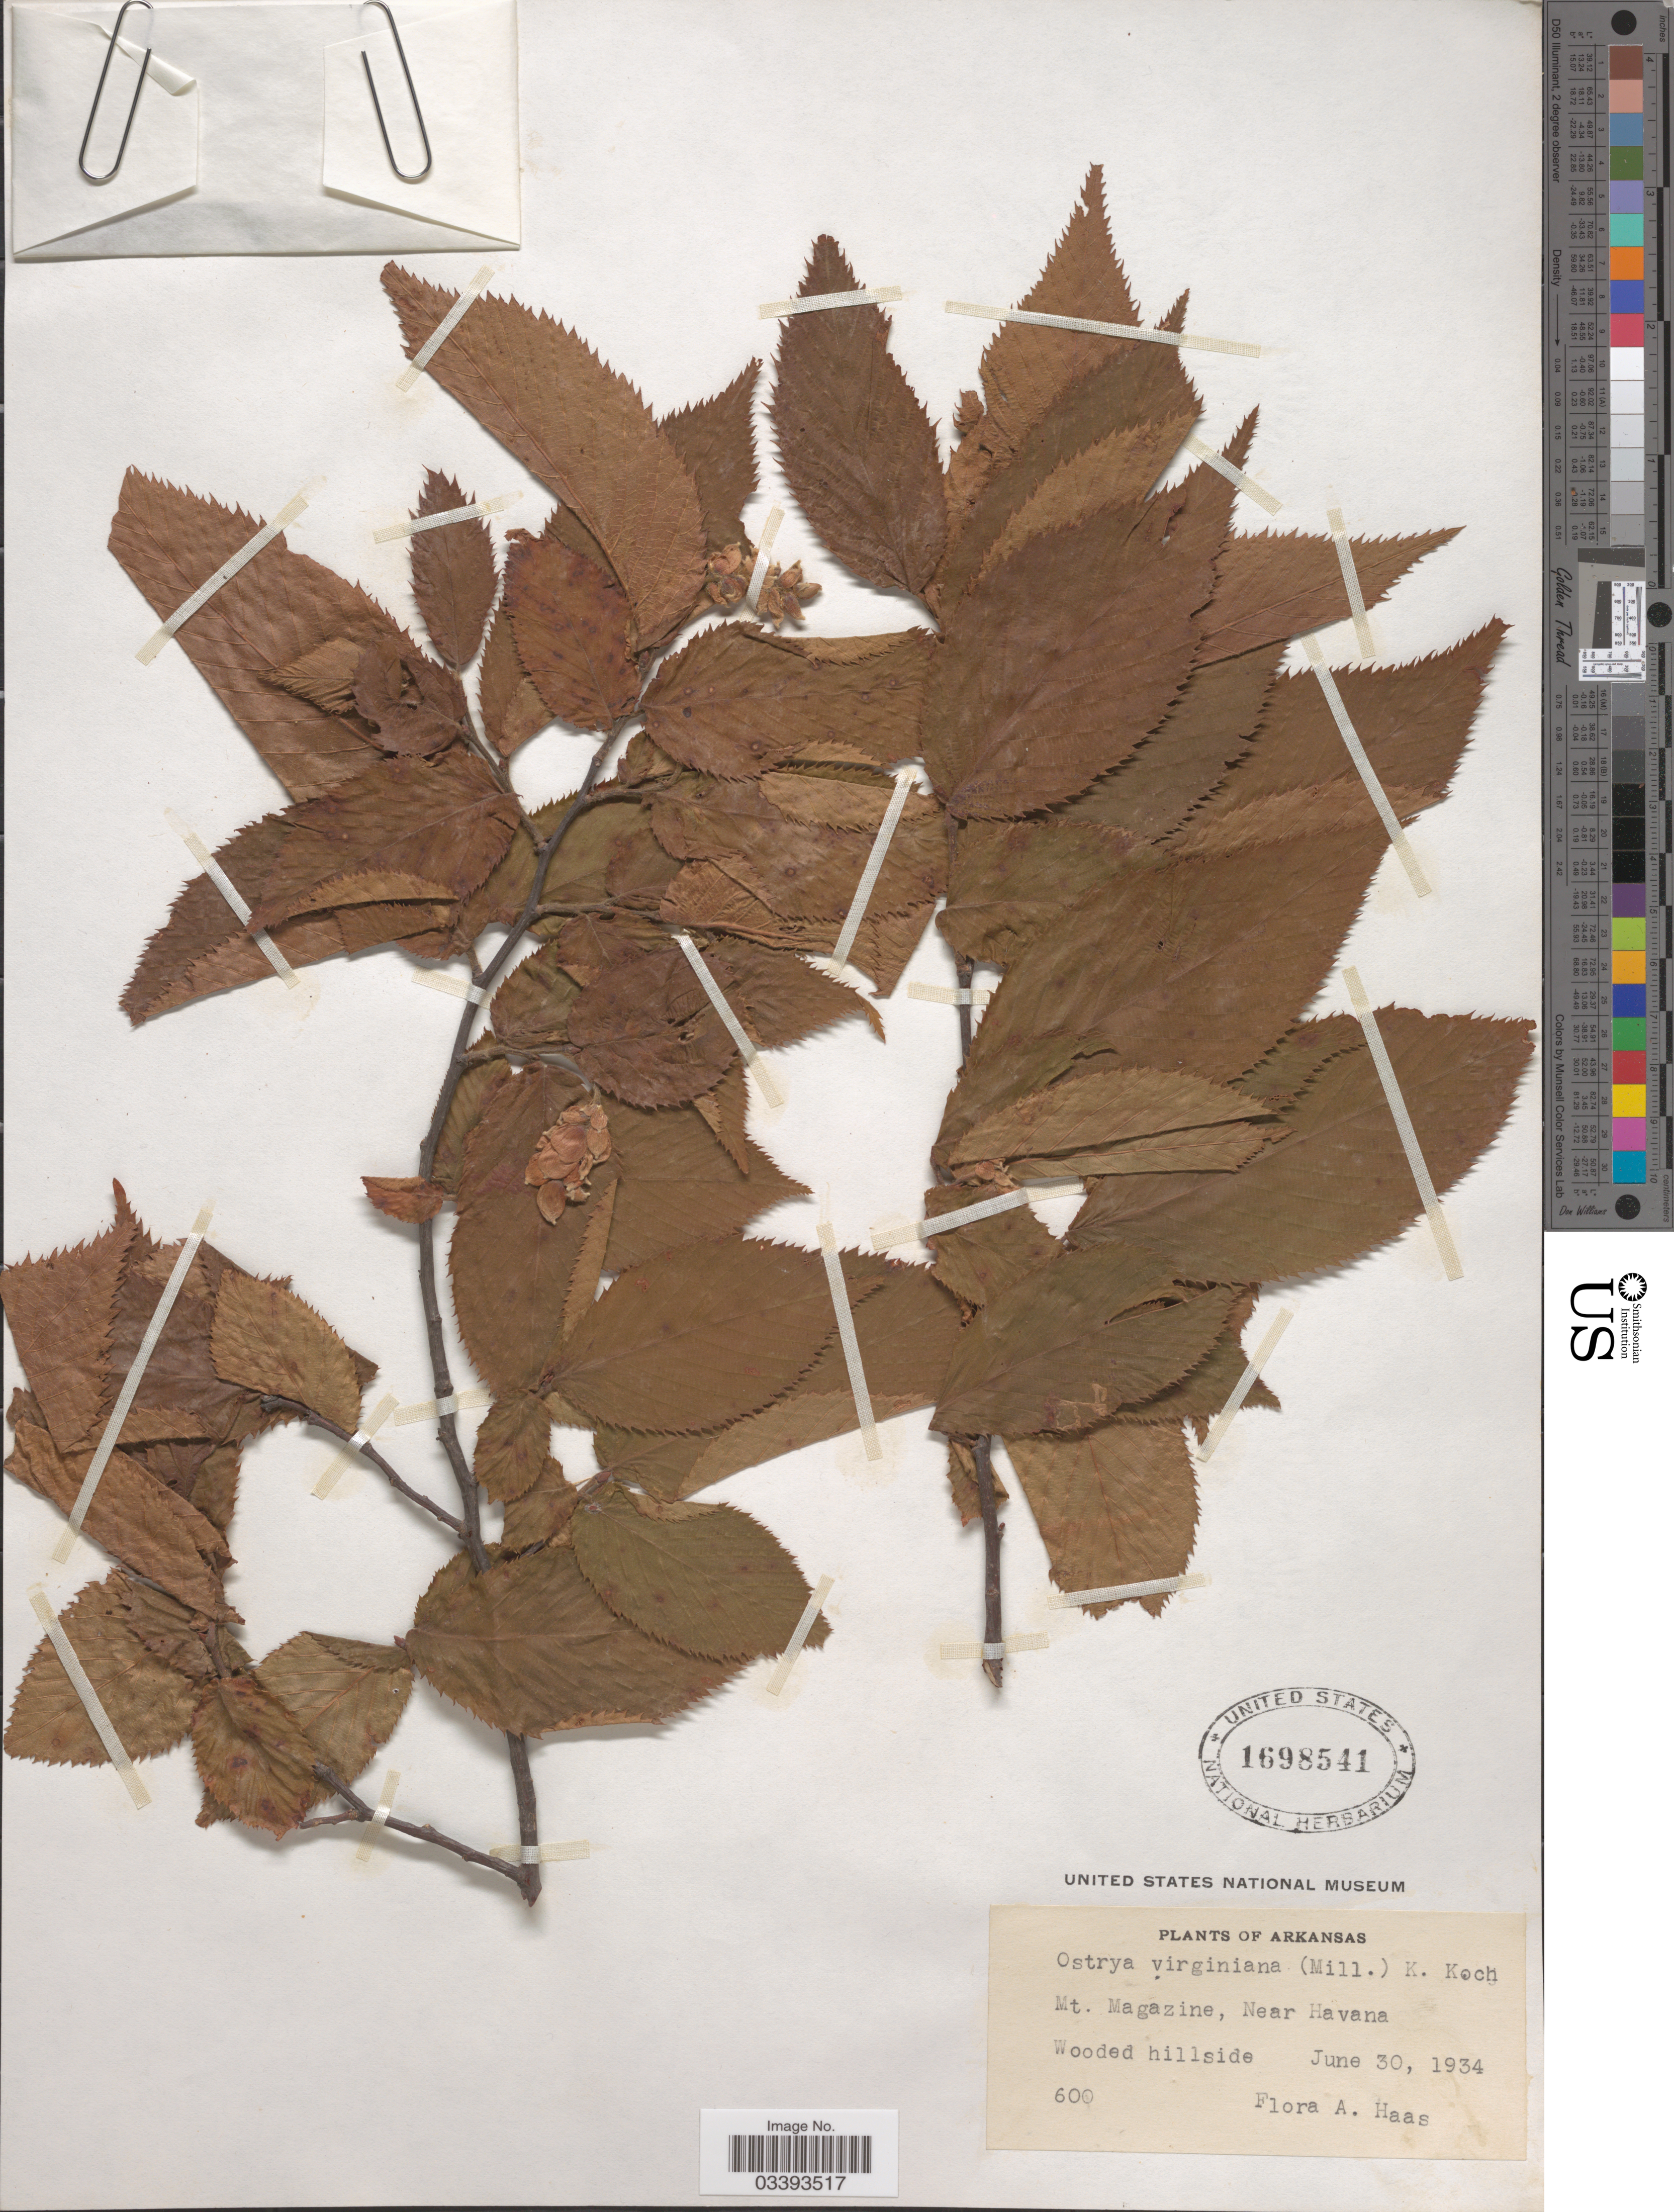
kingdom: Plantae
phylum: Tracheophyta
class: Magnoliopsida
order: Fagales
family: Betulaceae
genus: Ostrya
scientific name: Ostrya virginiana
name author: (Mill.) K. Koch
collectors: F. A. Haas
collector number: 600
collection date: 1934-06-30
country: United States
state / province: Arkansas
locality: Mt. Magazine, Near Havana. Wooded hillside.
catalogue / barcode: US 1698541